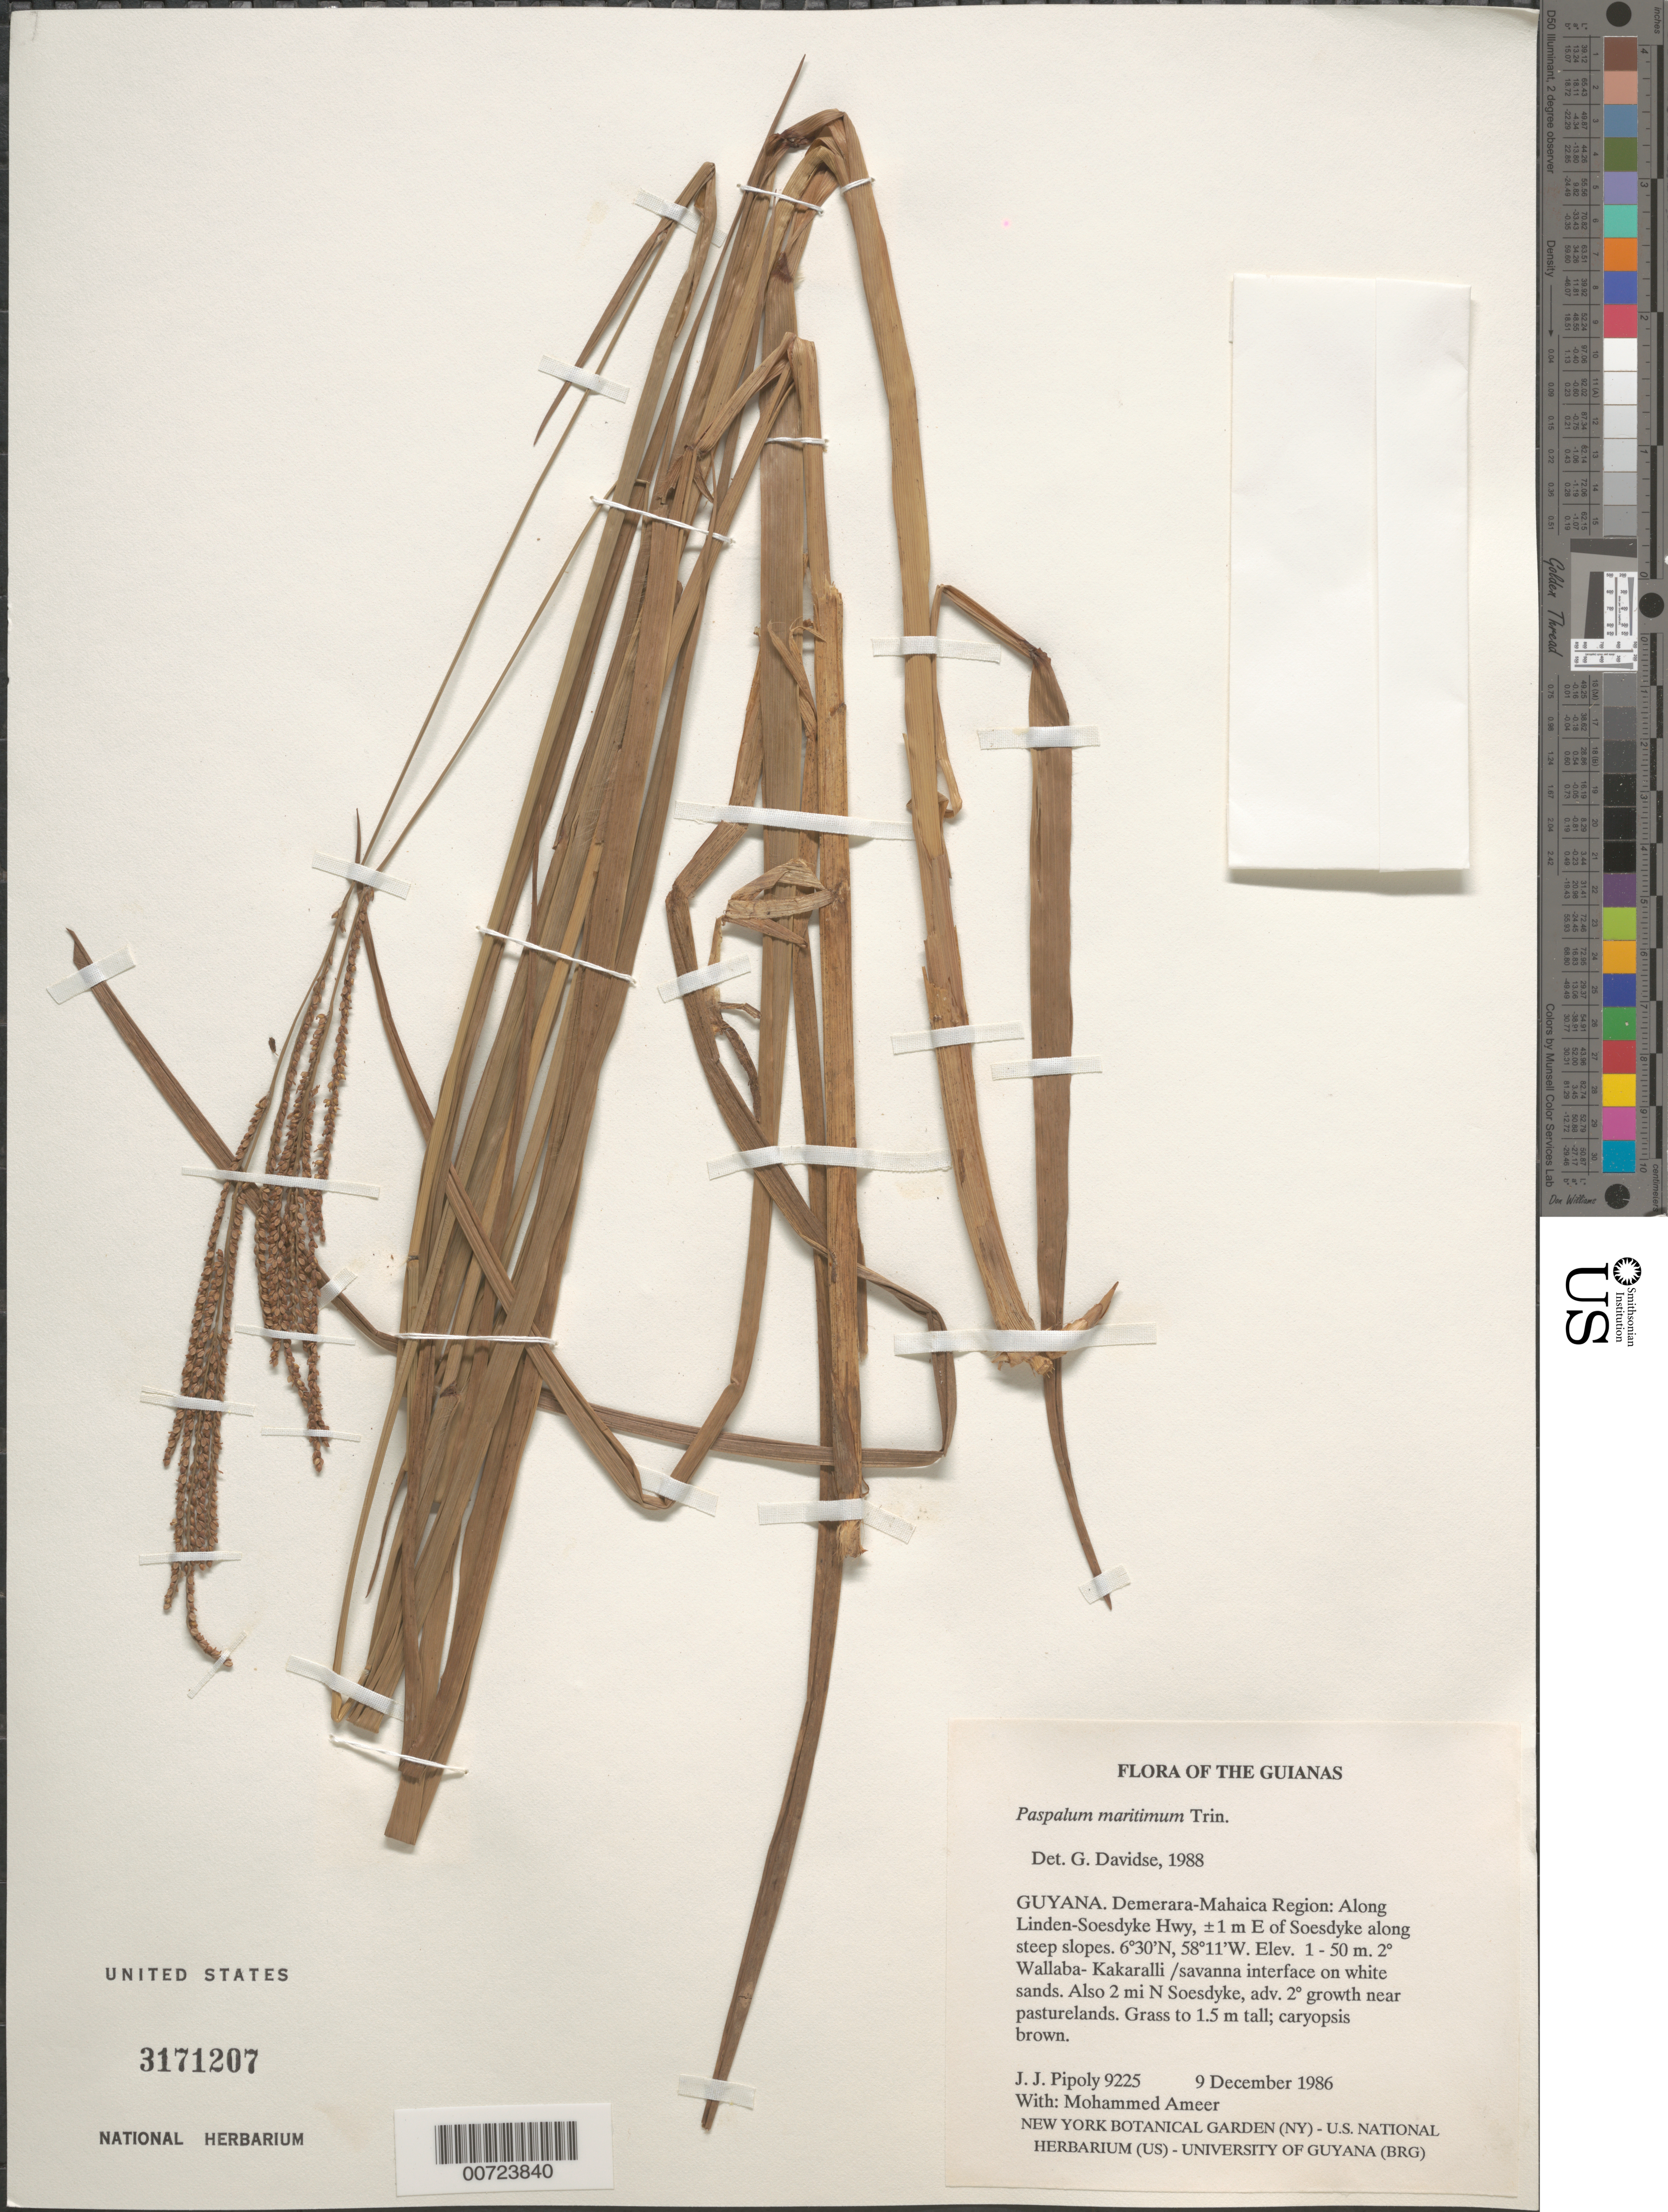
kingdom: Plantae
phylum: Tracheophyta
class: Liliopsida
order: Poales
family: Poaceae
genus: Paspalum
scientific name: Paspalum maritimum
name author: Trin.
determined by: Davidse, Gerrit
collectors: J. J. Pipoly & M. Ameer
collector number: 9225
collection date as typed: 9 December 1986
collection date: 1986-12-09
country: Guyana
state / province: Demerara-Mahaica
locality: Along Linden-Soesdyke Hwy, ±1 m E of Soesdyke along steep slopes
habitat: Secondary Wallaba-Kakaralli - savanna interface on white sands. Also 2 mi N Soesdyke, adv. secondary growth near pasturelands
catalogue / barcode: US 3171207